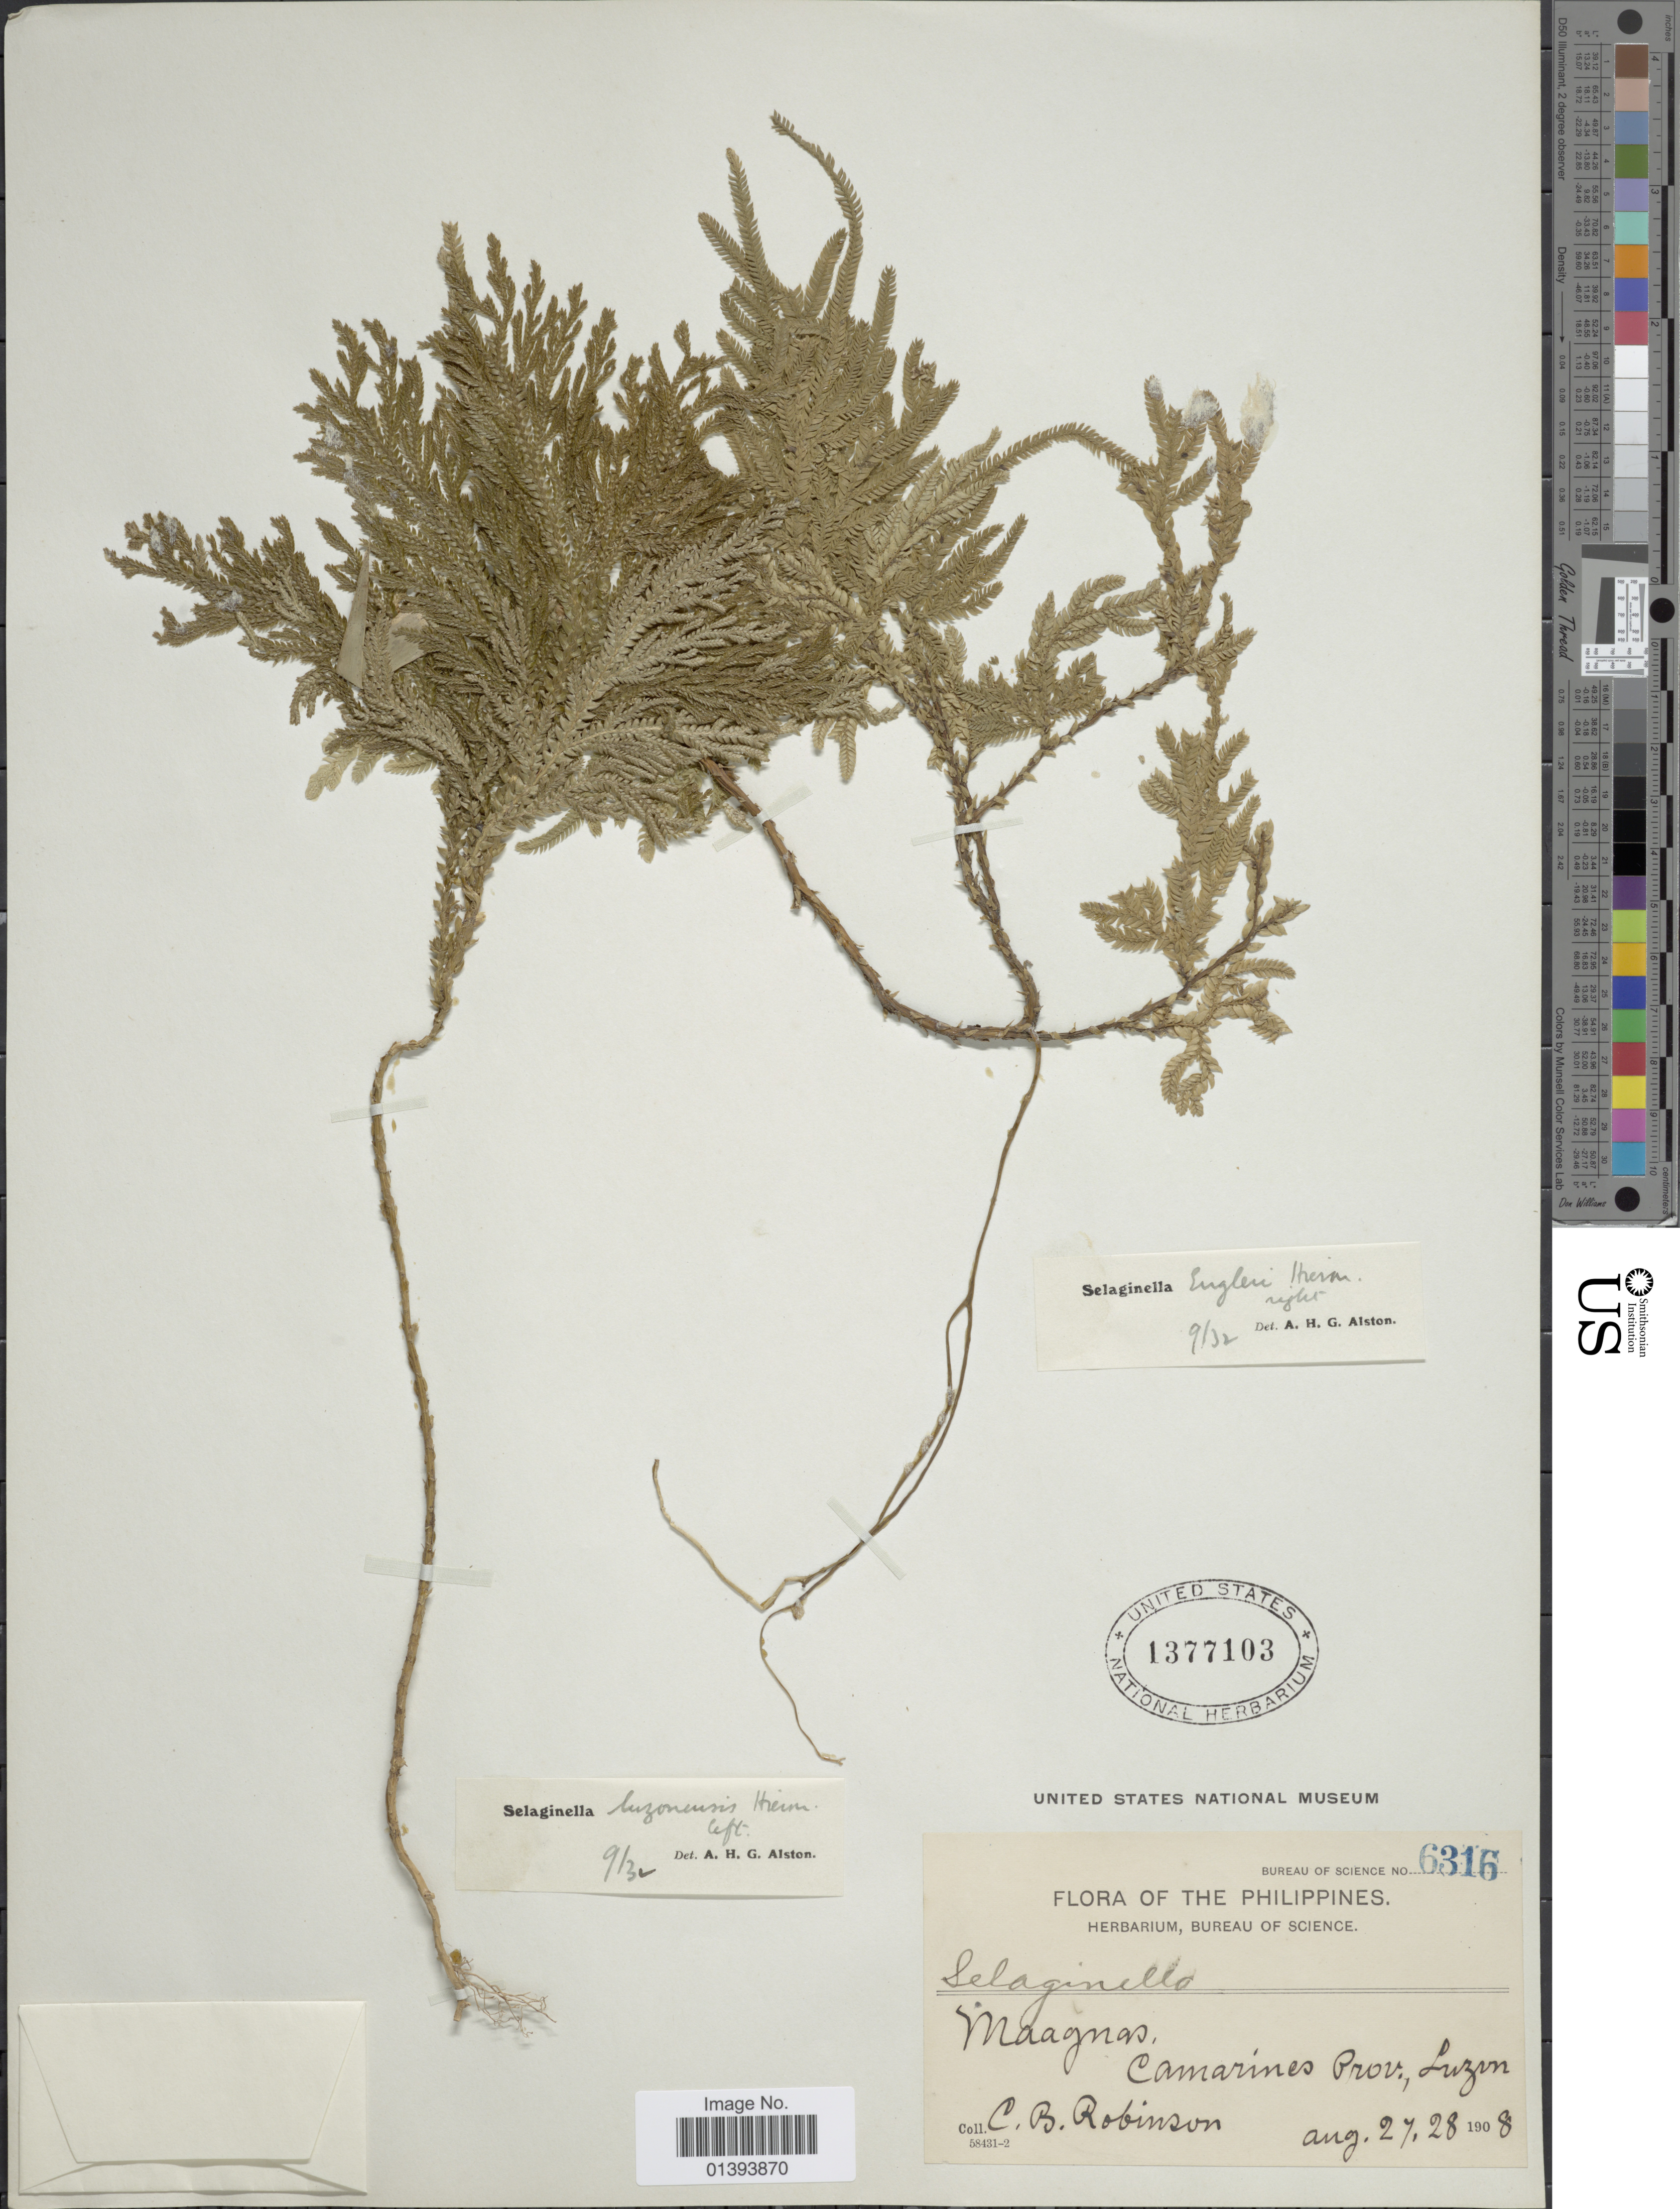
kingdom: Plantae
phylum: Tracheophyta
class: Lycopodiopsida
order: Selaginellales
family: Selaginellaceae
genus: Selaginella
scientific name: Selaginella luzonensis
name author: Hieron.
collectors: C. Robinson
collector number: Bureau of Science 6316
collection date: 1908-08-27/1908-08-28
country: Philippines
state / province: Central Luzon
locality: Maagnas, Camarines prov. Luzon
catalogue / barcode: US 1377103